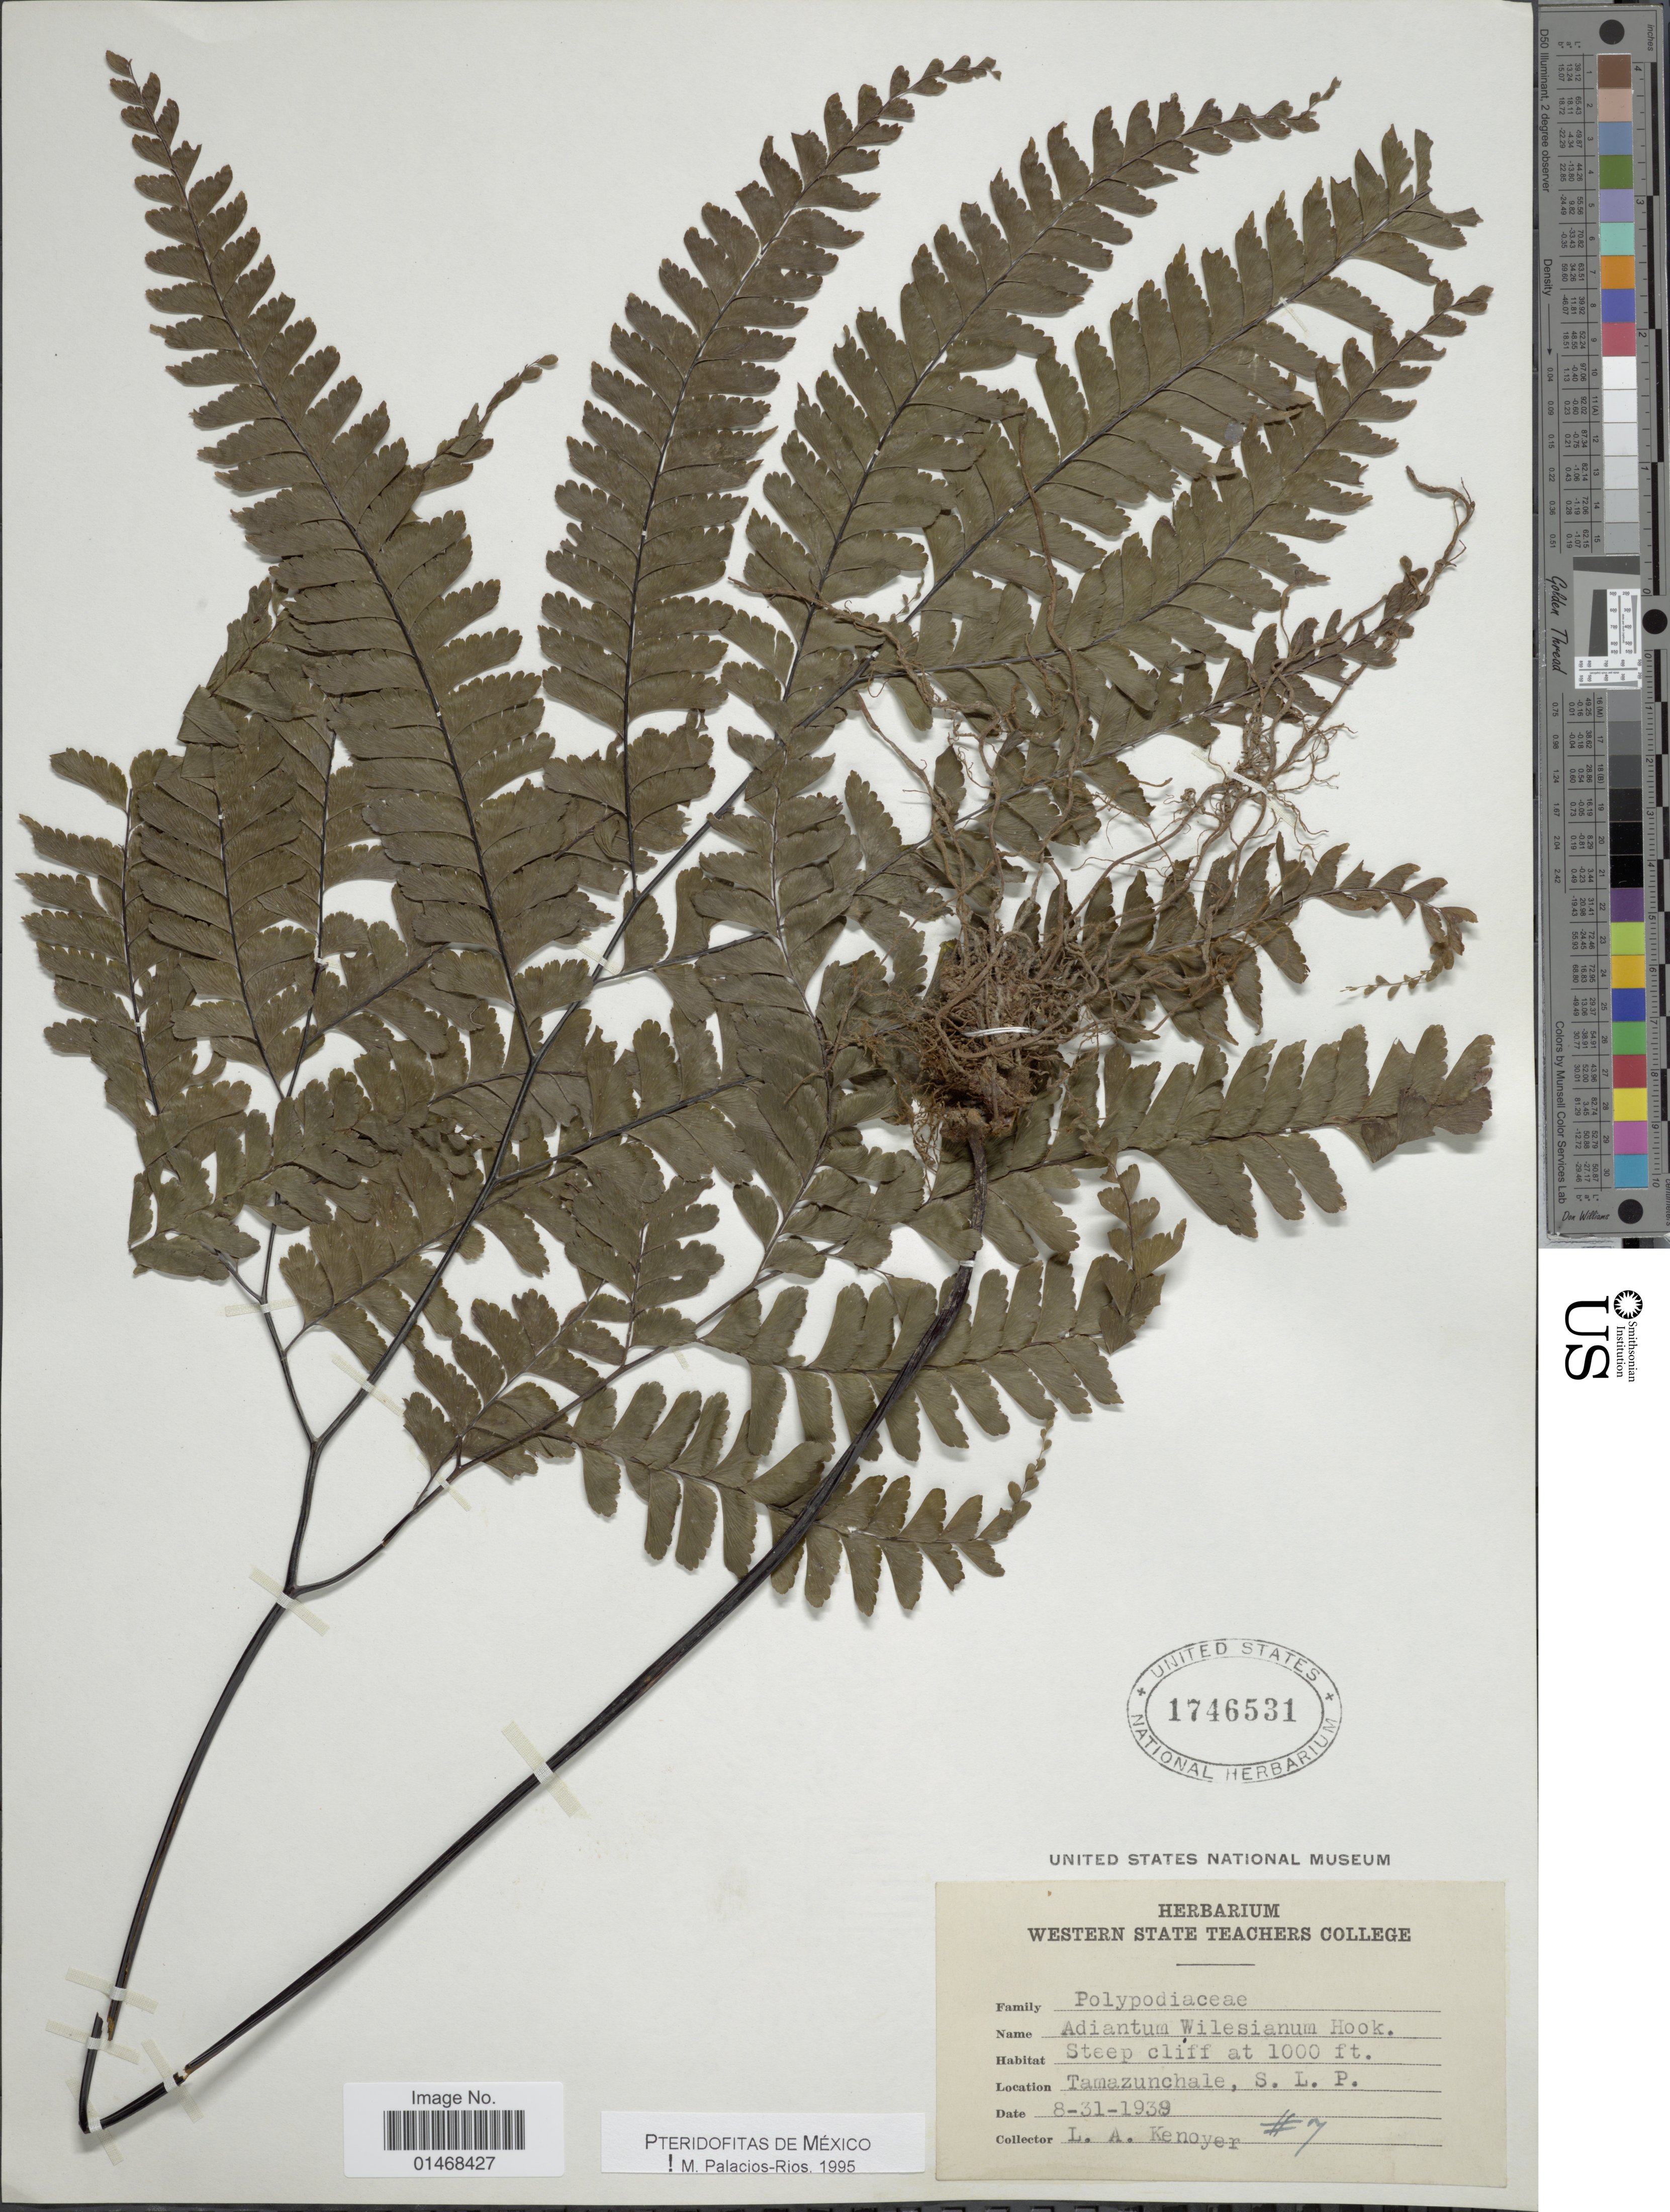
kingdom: Plantae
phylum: Tracheophyta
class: Polypodiopsida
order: Polypodiales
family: Pteridaceae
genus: Adiantum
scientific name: Adiantum wilesianum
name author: Hook.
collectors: L. A. Kenoyer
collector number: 7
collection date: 1939-08-31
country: Mexico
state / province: San Luis Potosí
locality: Tamazunchale, S.L.P.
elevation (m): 305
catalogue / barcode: US 1746531